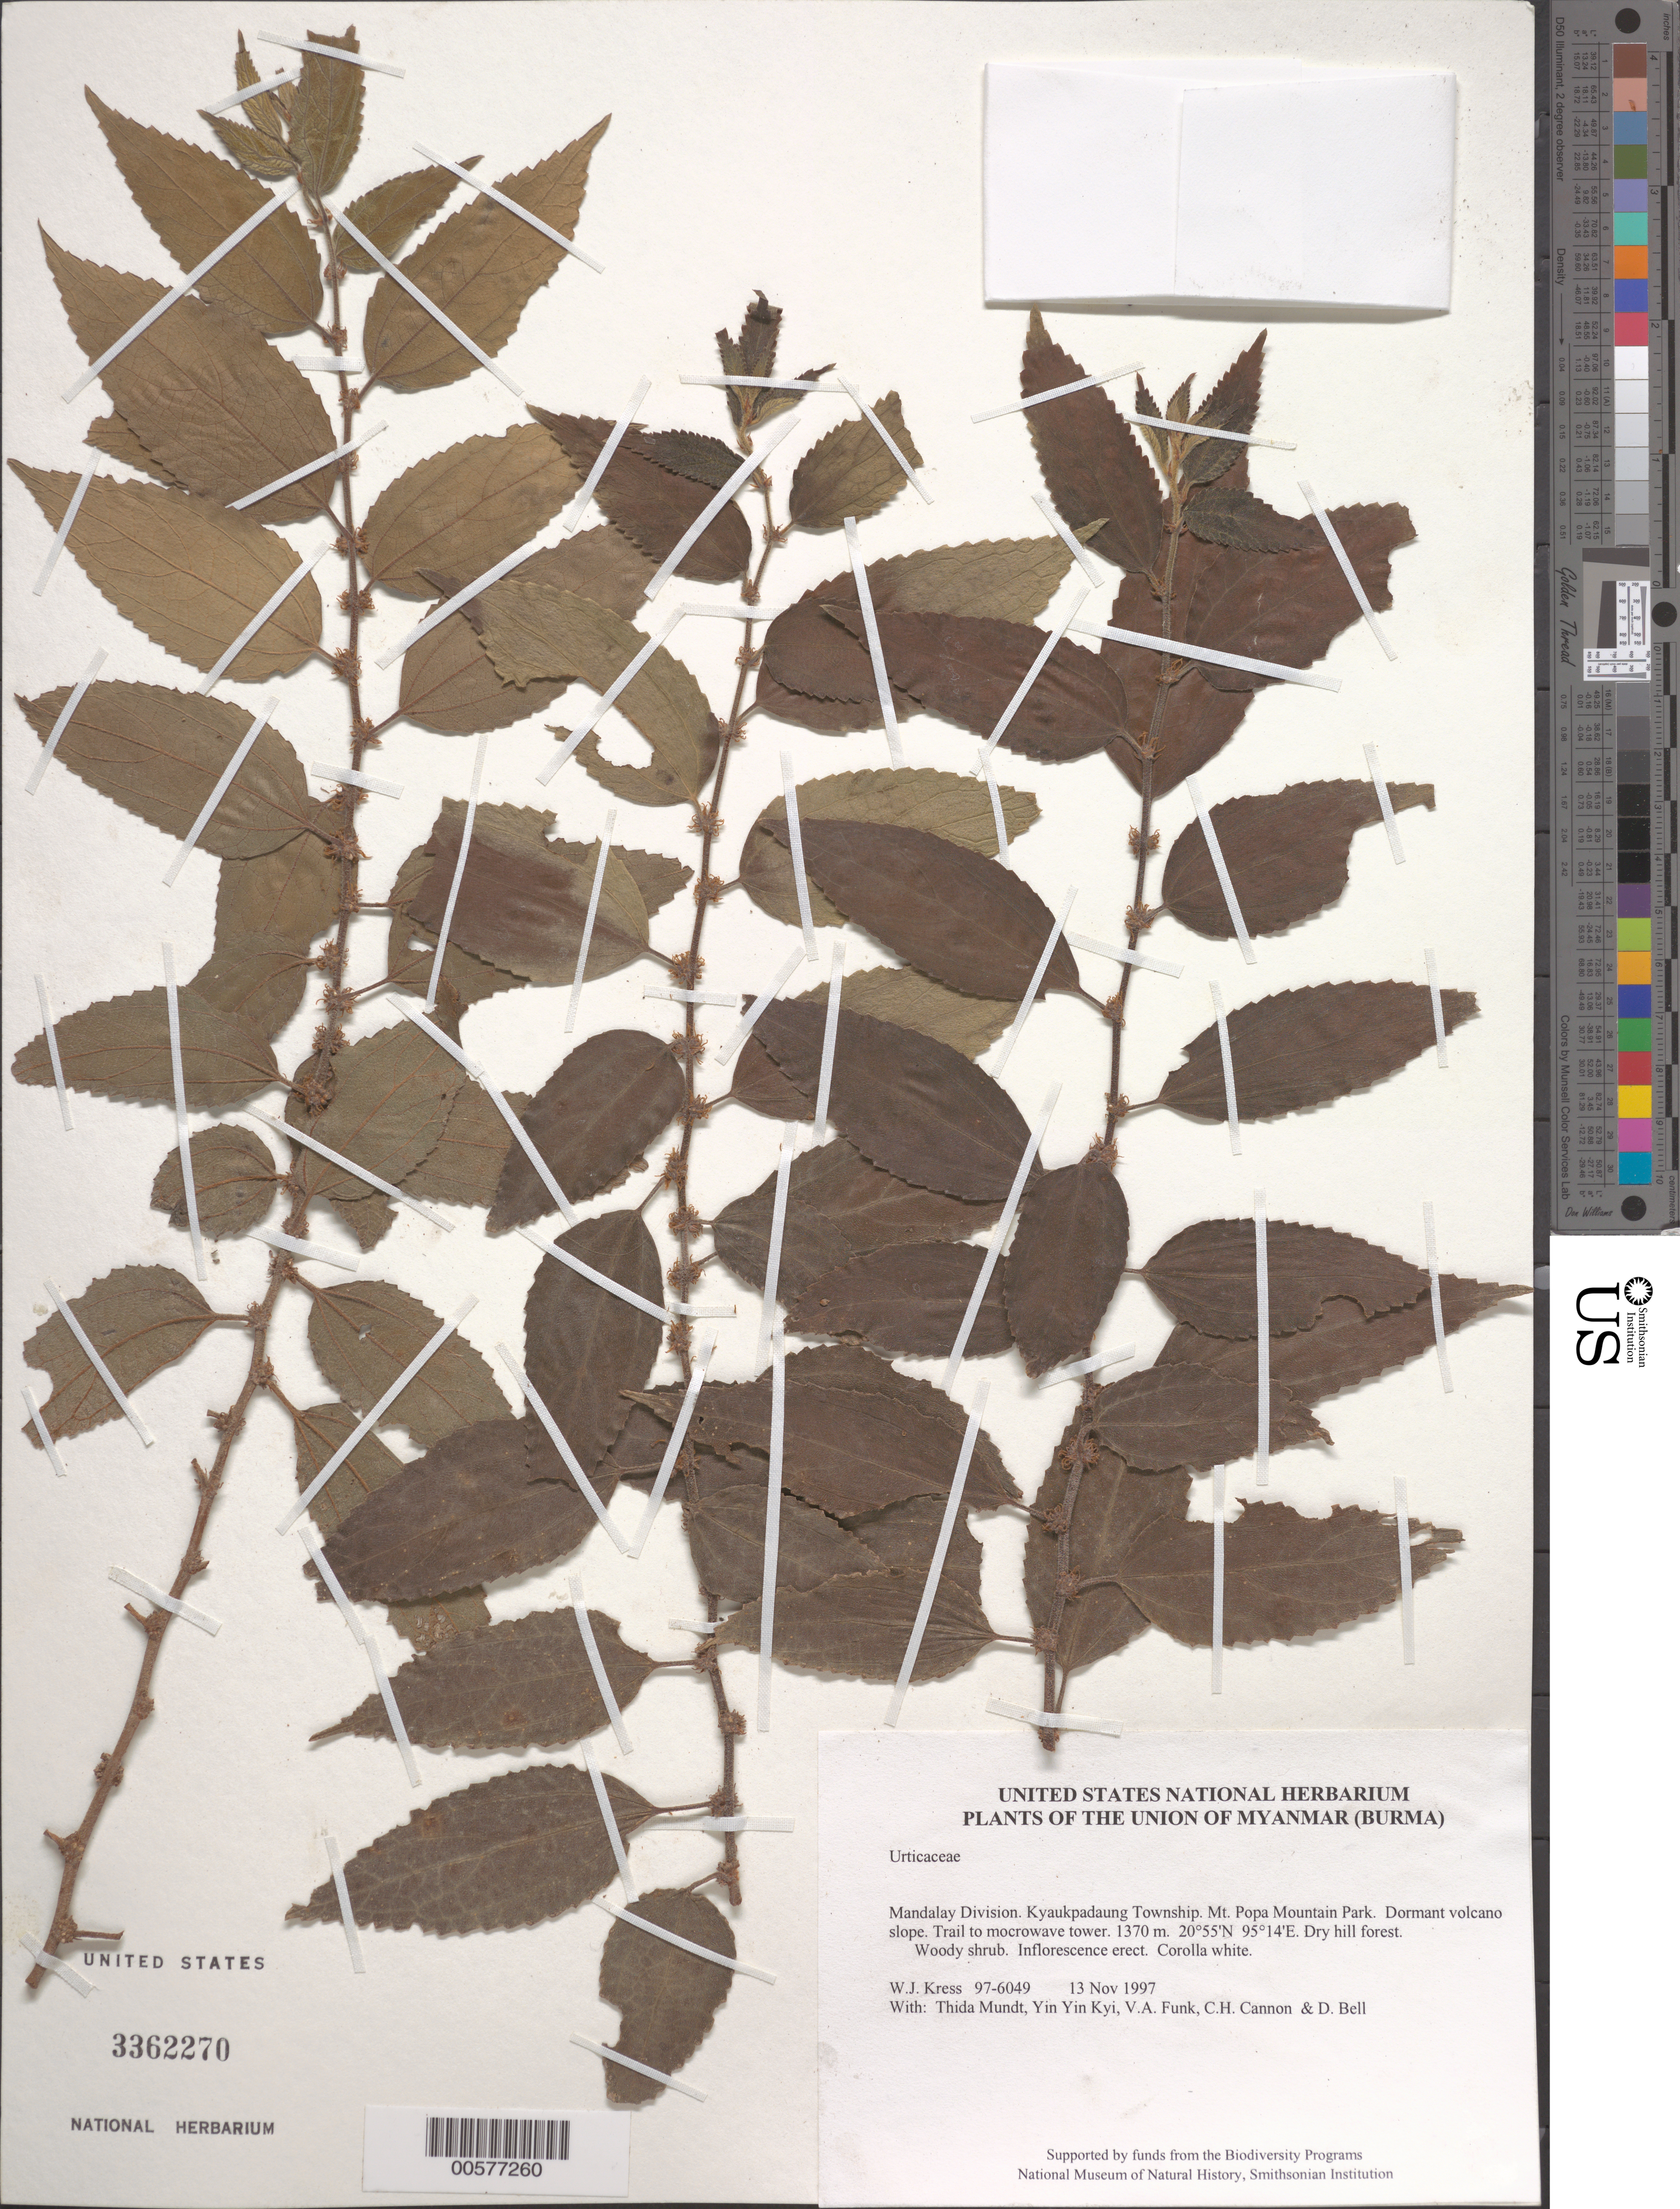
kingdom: Plantae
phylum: Tracheophyta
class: Magnoliopsida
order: Rosales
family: Urticaceae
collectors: W. J. Kress, T. Mundt, Yin Yin Kyi, V. Funk, C. H. Cannon & D. A. Bell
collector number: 97-6049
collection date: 1997-11-13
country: Myanmar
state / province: Mandalay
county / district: Kyaukpadaung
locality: Mt. Popa Mountain Park. Dormant volcano slope. Trail to mocrowave tower.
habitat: Dry hill forest.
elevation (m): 1370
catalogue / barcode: US 3362270